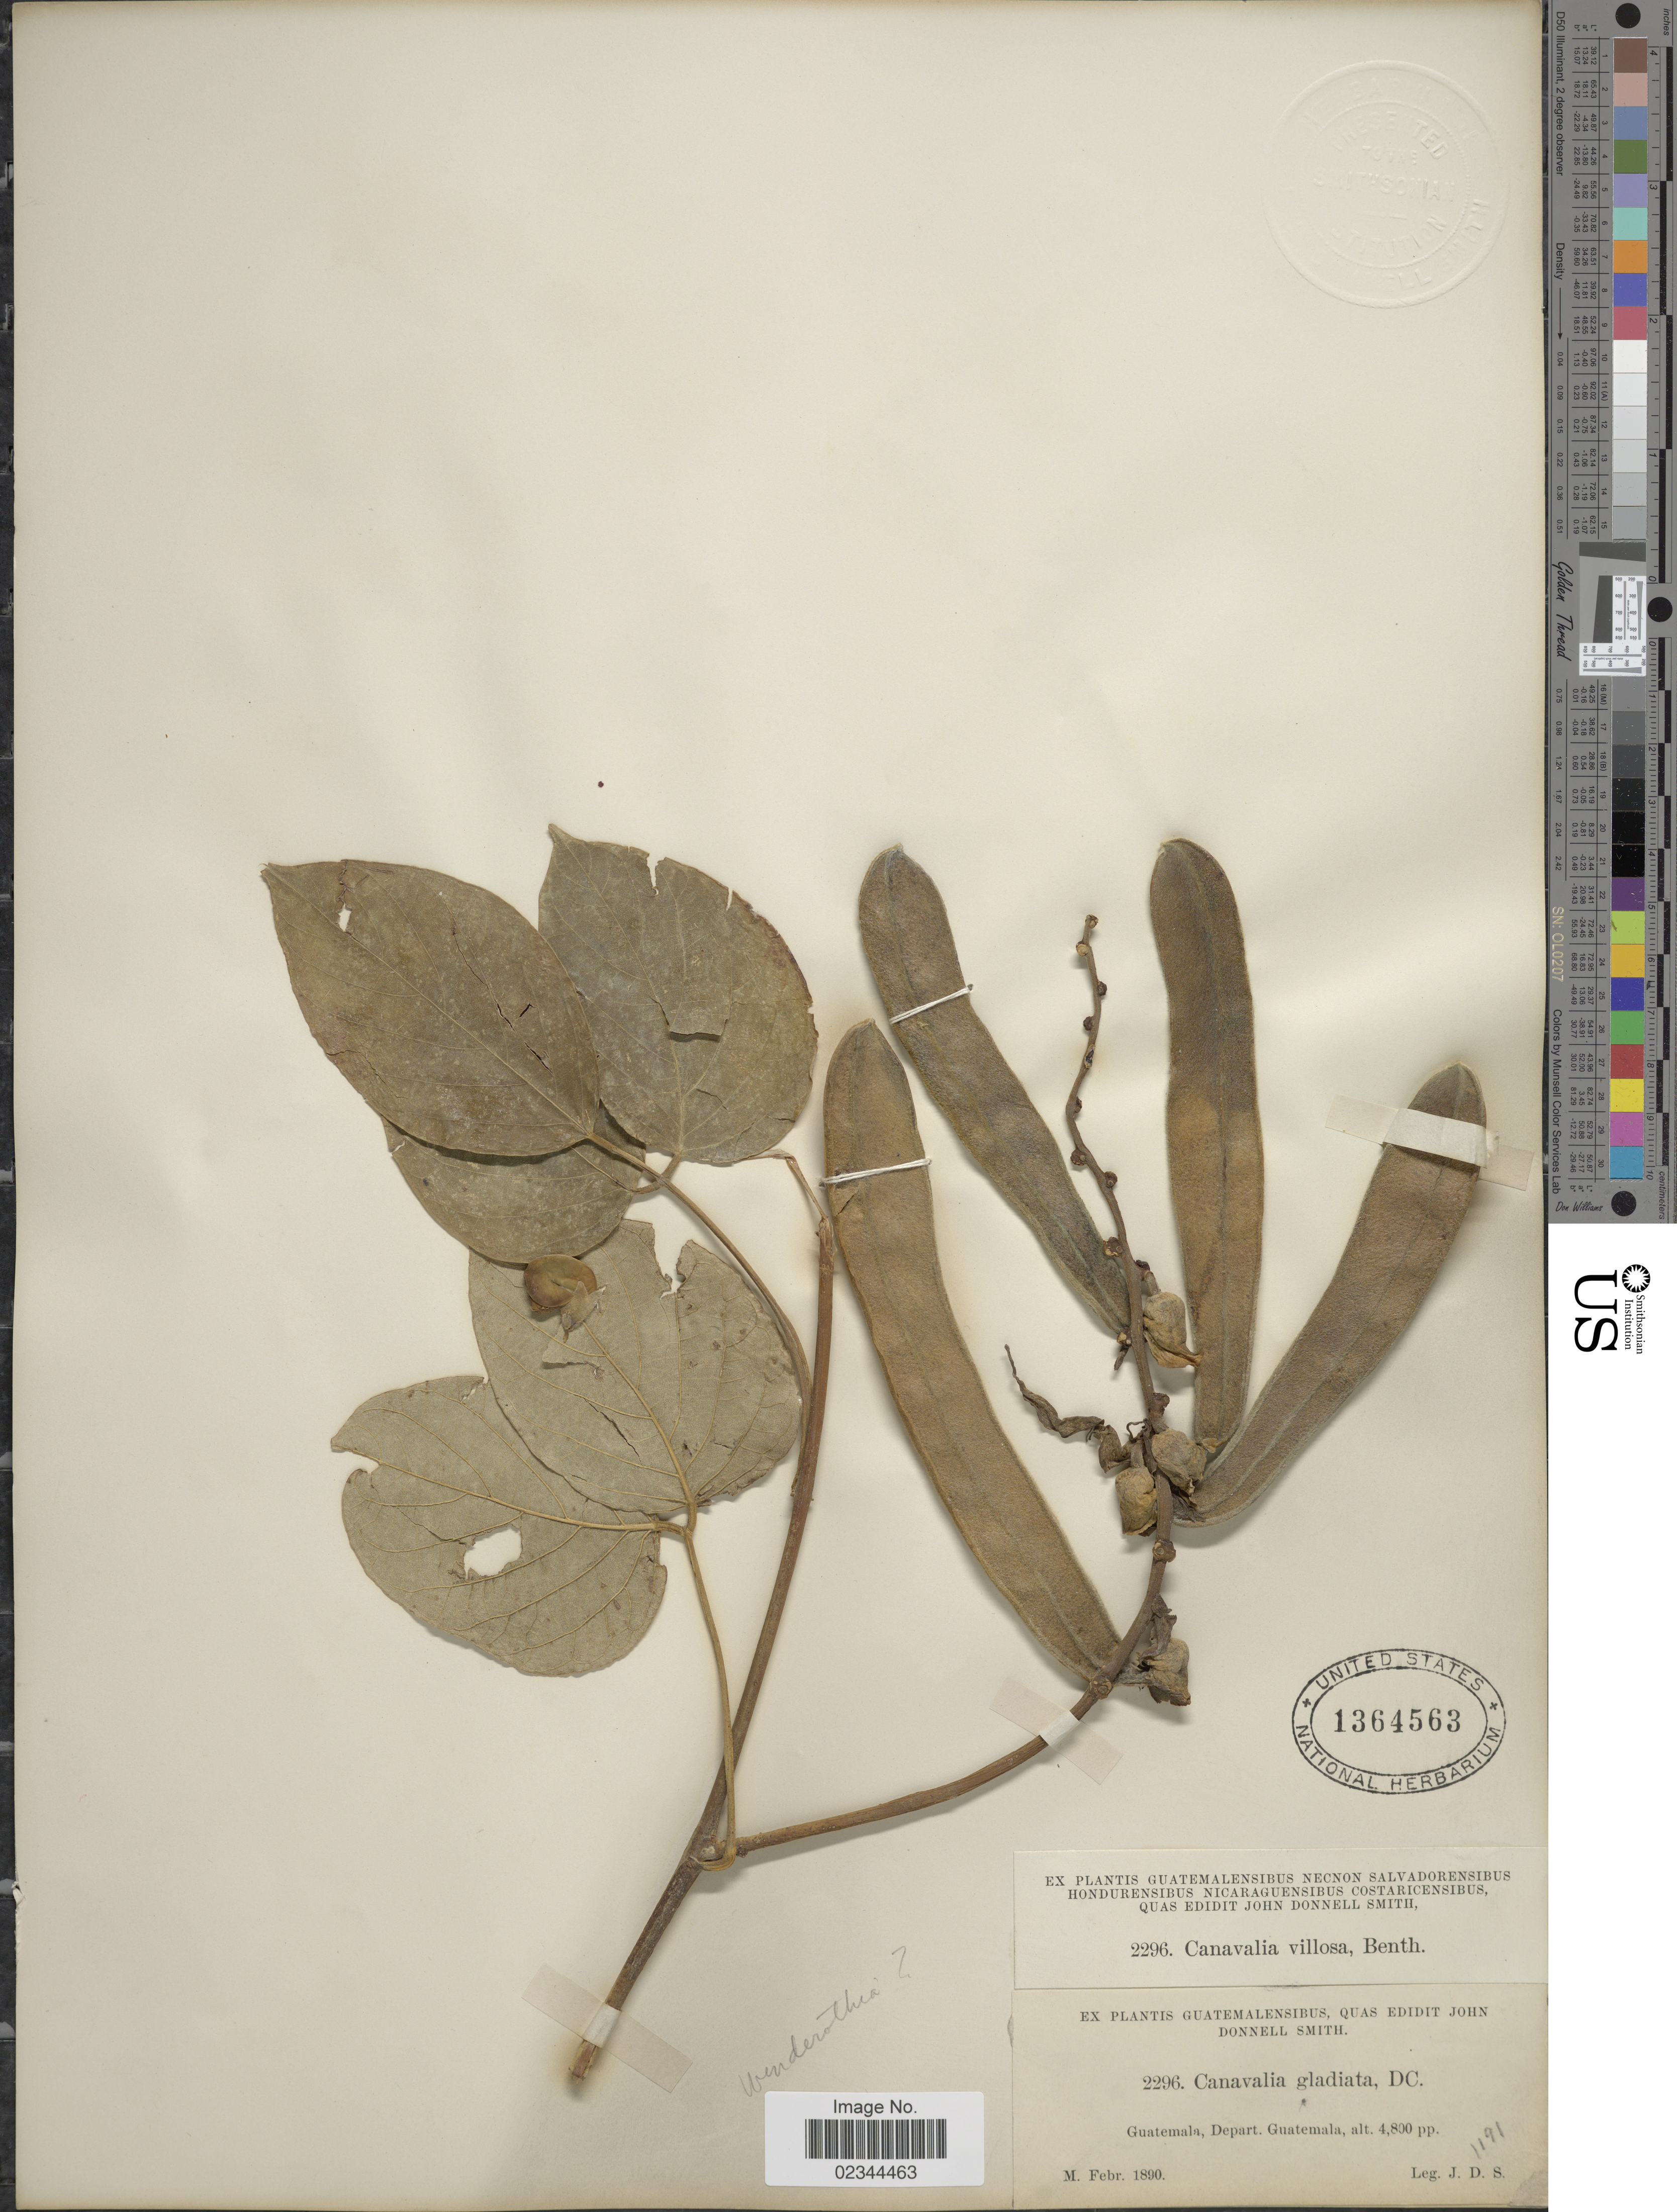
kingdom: Plantae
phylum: Tracheophyta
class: Magnoliopsida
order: Fabales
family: Fabaceae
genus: Canavalia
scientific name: Canavalia villosa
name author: Benth.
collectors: J. Donnell Smith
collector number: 2296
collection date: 1890-02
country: Guatemala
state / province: Guatemala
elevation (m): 1463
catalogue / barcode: US 1364563